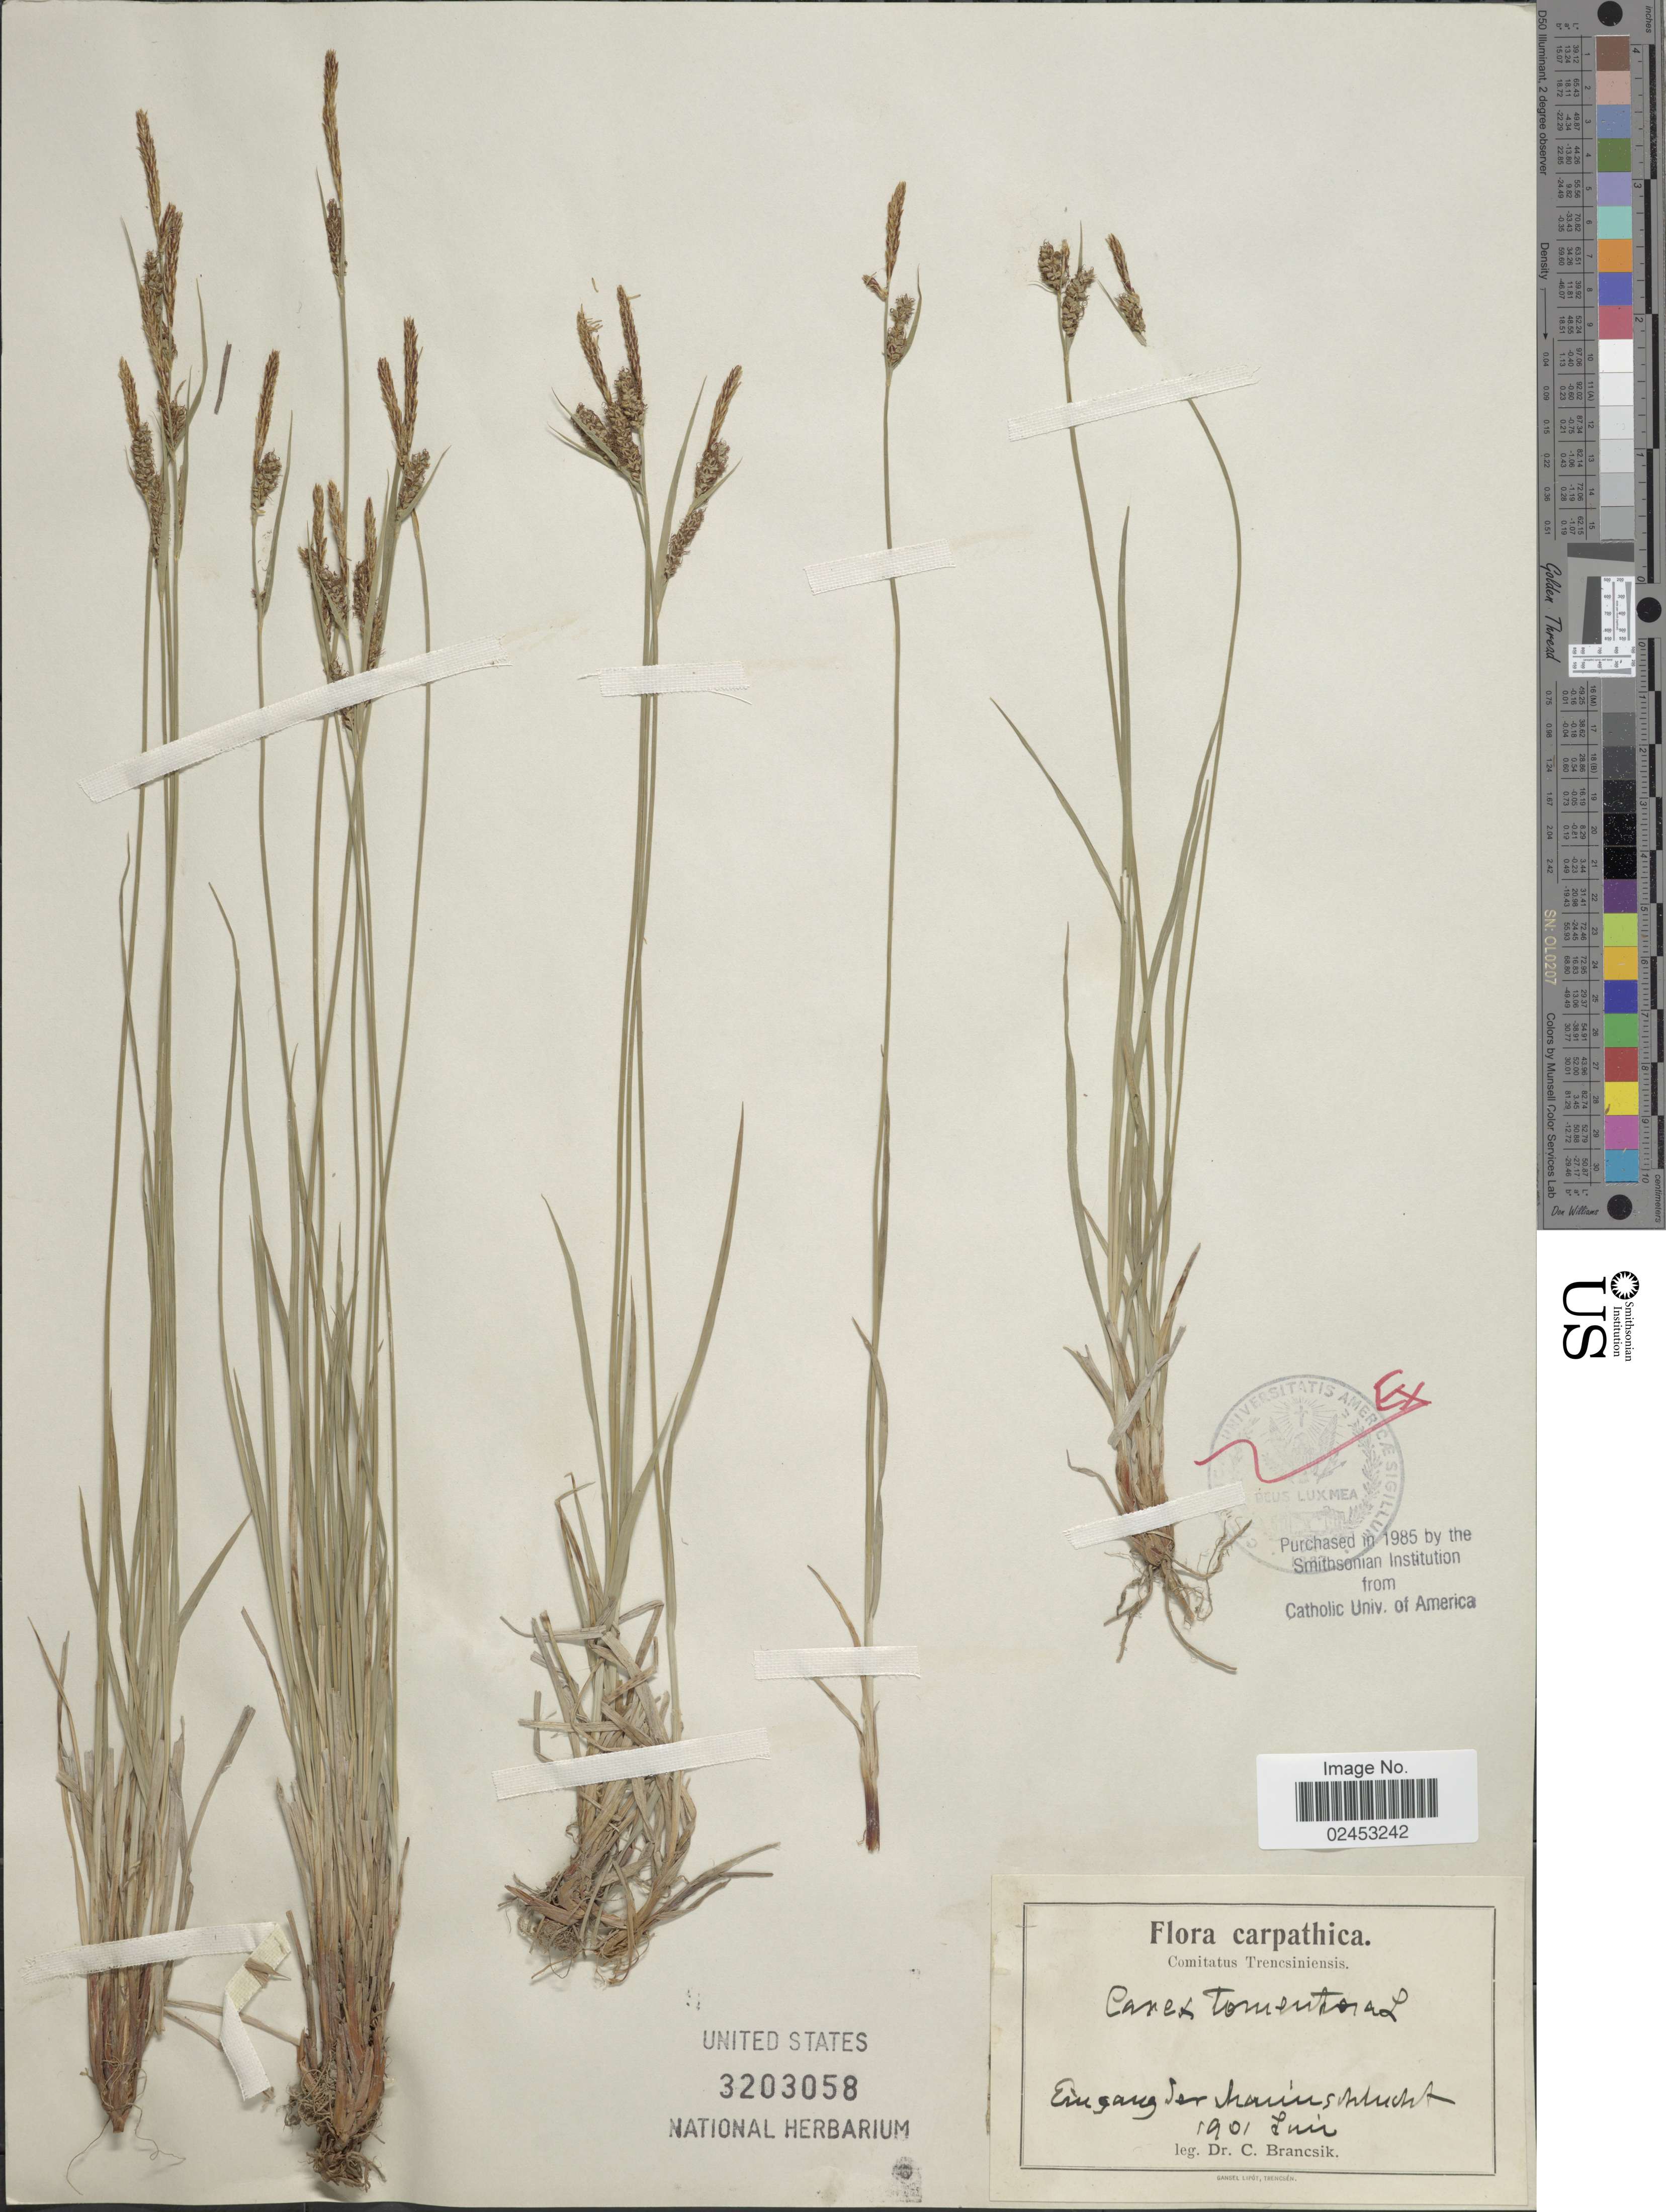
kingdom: Plantae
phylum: Tracheophyta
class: Liliopsida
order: Poales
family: Cyperaceae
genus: Carex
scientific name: Carex tomentosa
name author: L.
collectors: C. Brancsik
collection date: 1901-06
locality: Carpathica, Comitatus Trencsiniensis, Eingang der Sraunschlucht. [interpreted]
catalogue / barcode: US 3203058